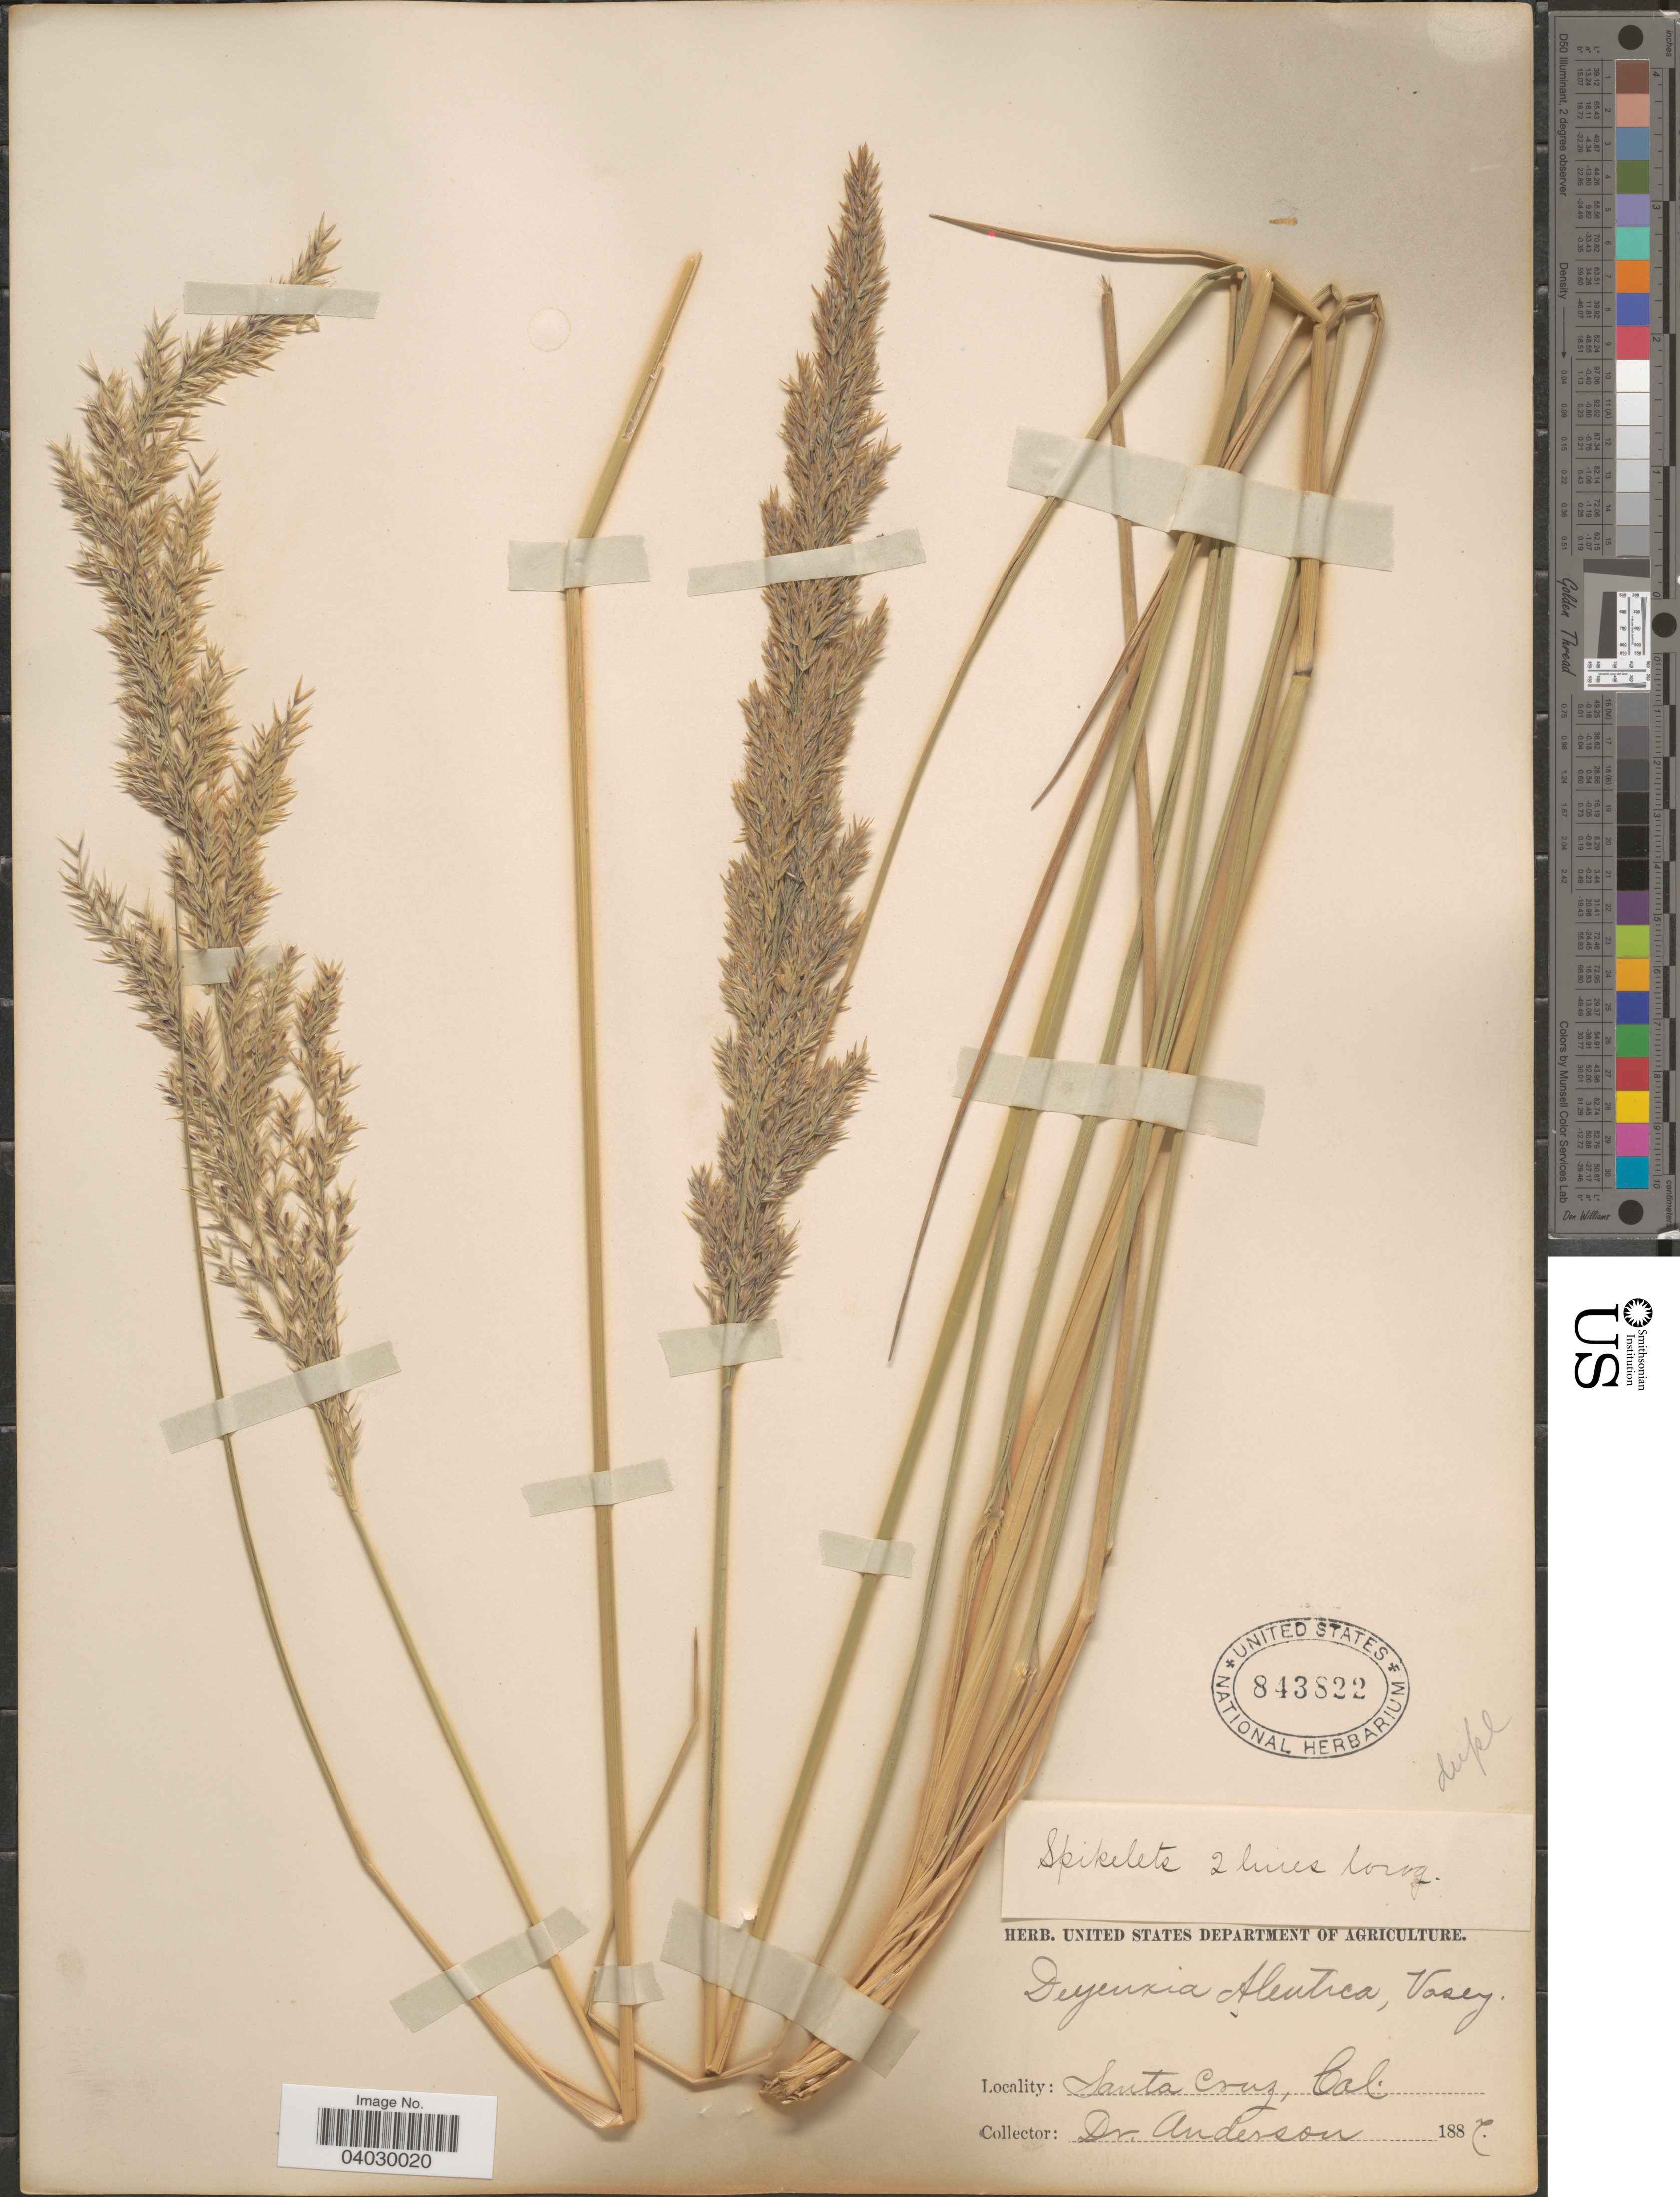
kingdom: Plantae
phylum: Tracheophyta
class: Liliopsida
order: Poales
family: Poaceae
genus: Calamagrostis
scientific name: Calamagrostis nutkaensis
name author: (J. Presl) Steud.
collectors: -. Anderson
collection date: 1887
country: United States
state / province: California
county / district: Santa Cruz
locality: Santa Cruz.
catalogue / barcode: US 843822